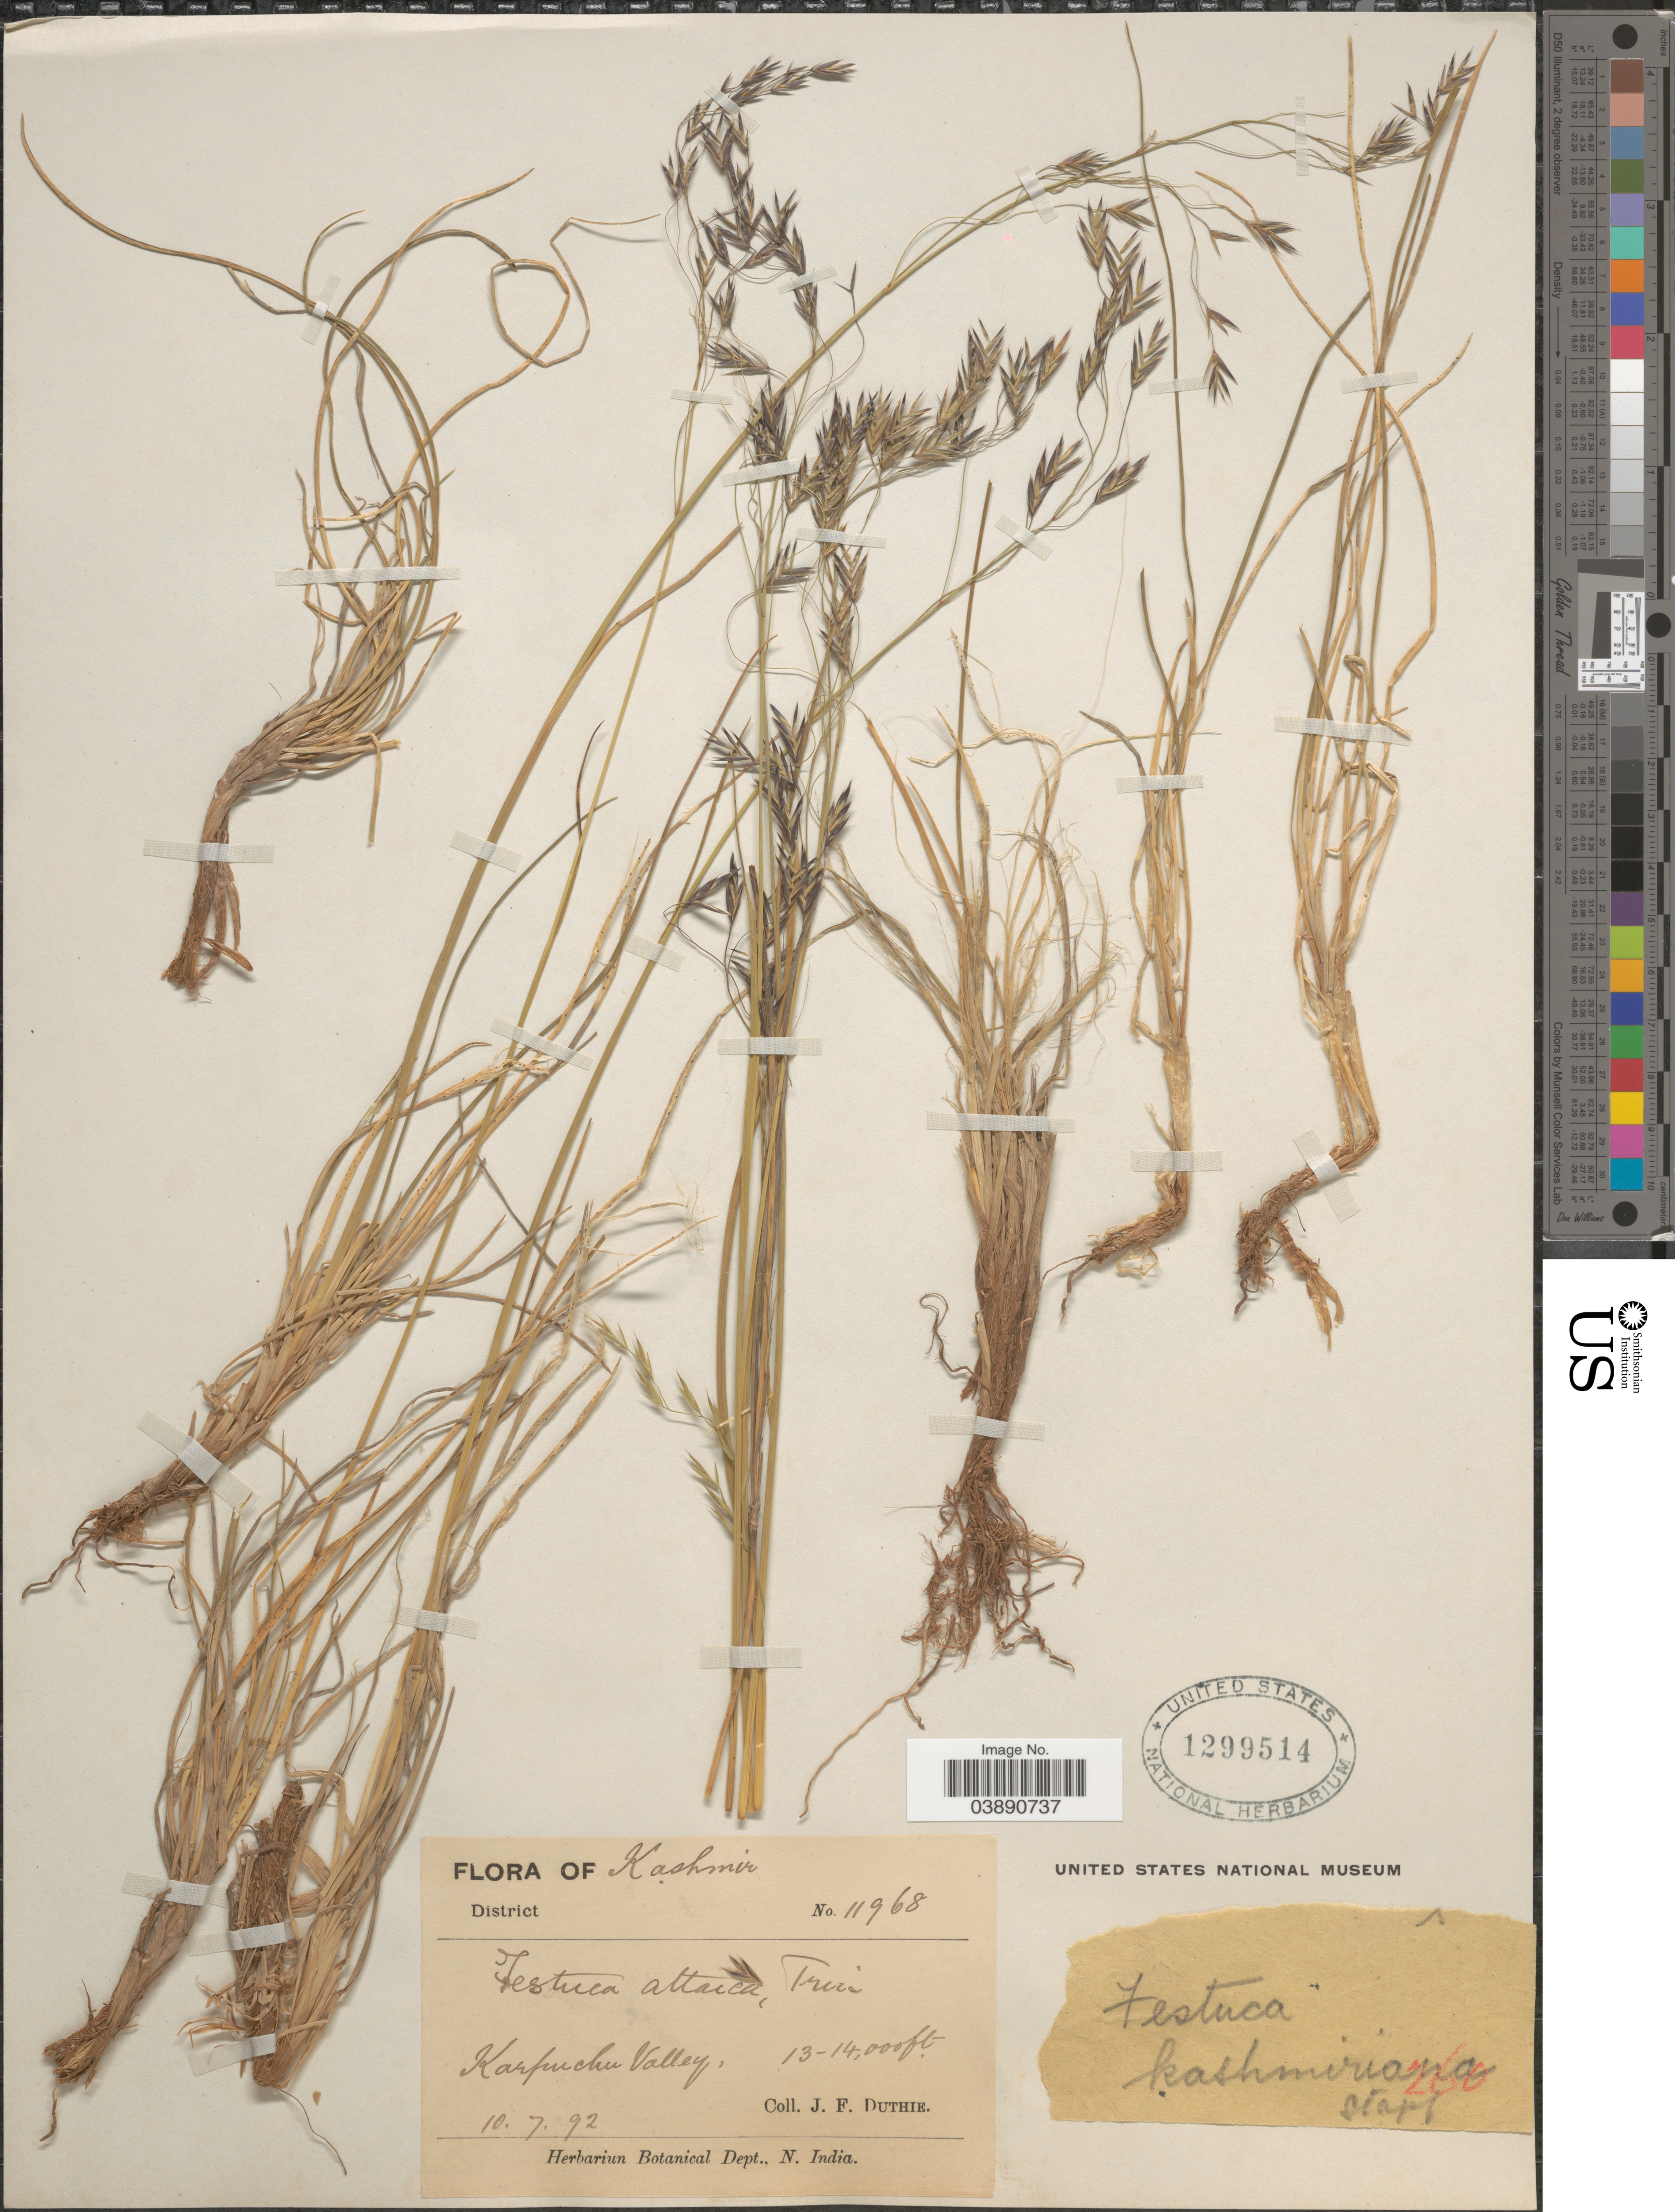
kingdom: Plantae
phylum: Tracheophyta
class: Liliopsida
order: Poales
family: Poaceae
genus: Festuca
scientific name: Festuca altaica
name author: Trin.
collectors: J. F. Duthie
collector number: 11968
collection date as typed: Transcribed d/m/y: 10/7/92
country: India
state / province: Jammu and Kashmir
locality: Kashmir. Karpuchu Valley.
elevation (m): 3962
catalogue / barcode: US 1299514